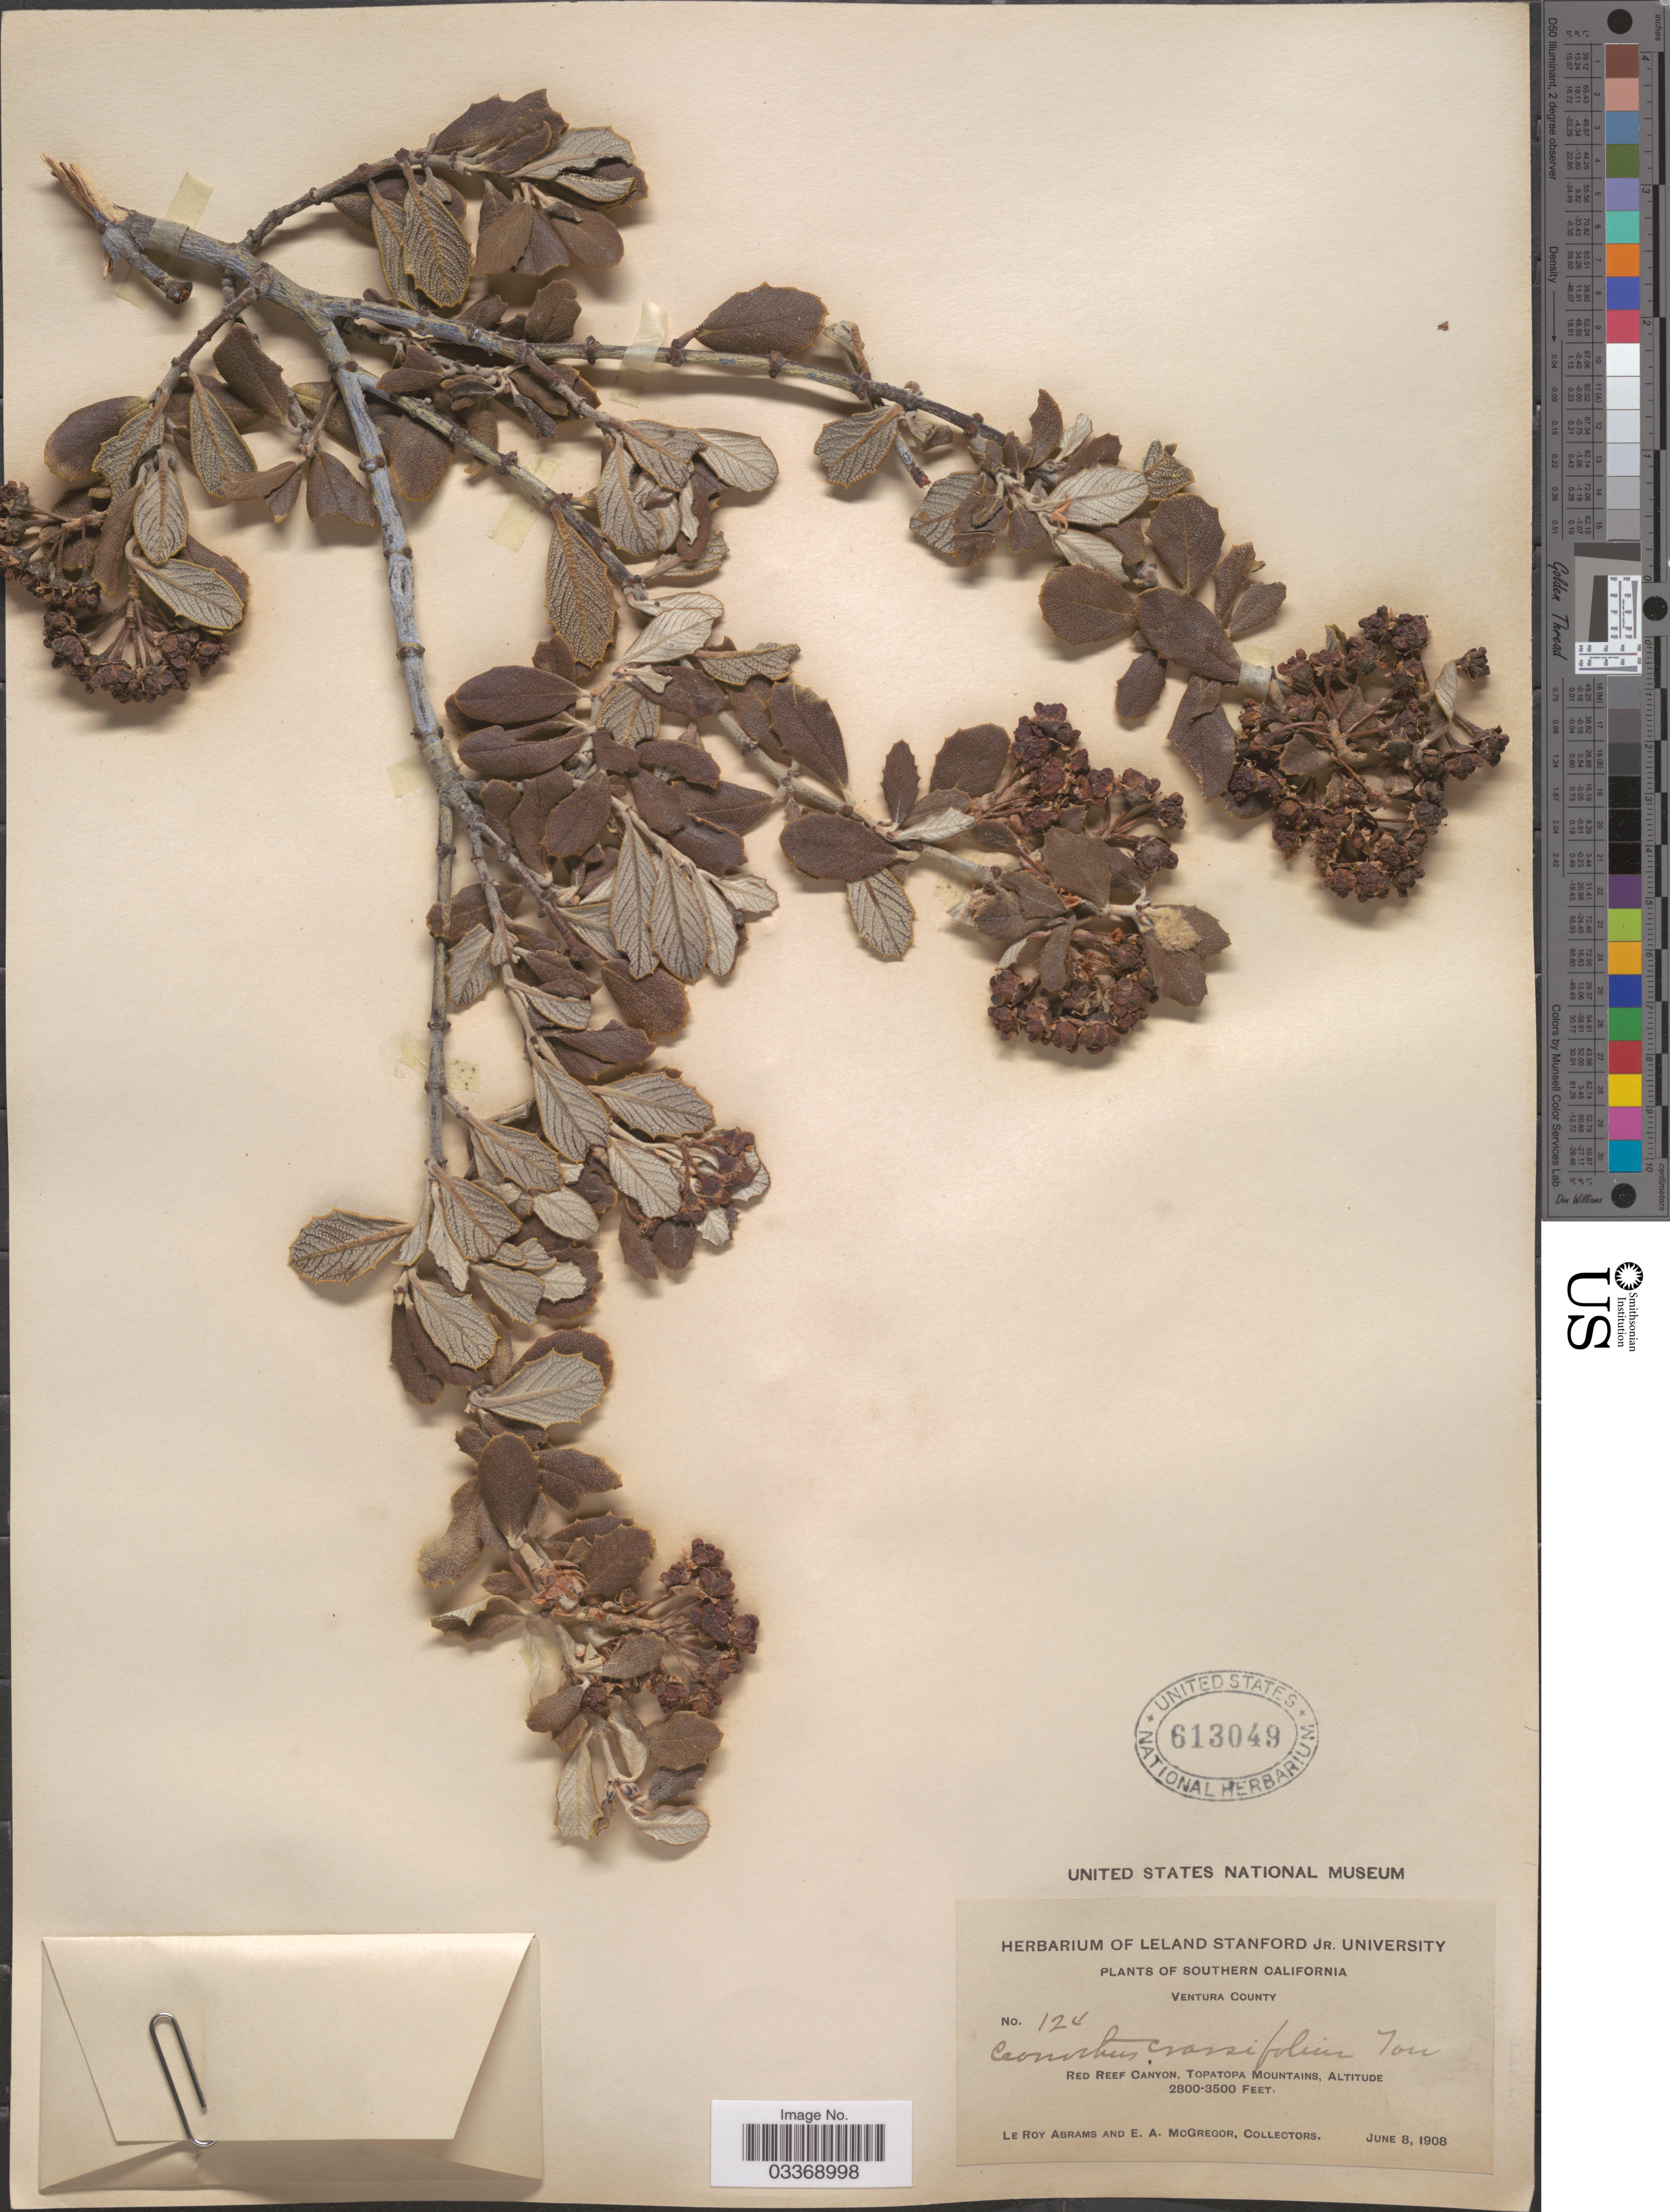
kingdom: Plantae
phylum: Tracheophyta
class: Magnoliopsida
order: Rosales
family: Rhamnaceae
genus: Ceanothus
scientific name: Ceanothus crassifolius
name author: Torr.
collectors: L. Abrams & E. A. McGregor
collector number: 124*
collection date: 1908-06-08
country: United States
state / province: California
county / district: Ventura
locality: Southern California. Ventura County. Red Reef Canyon, Topatopa Mountains.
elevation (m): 853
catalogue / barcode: US 613049